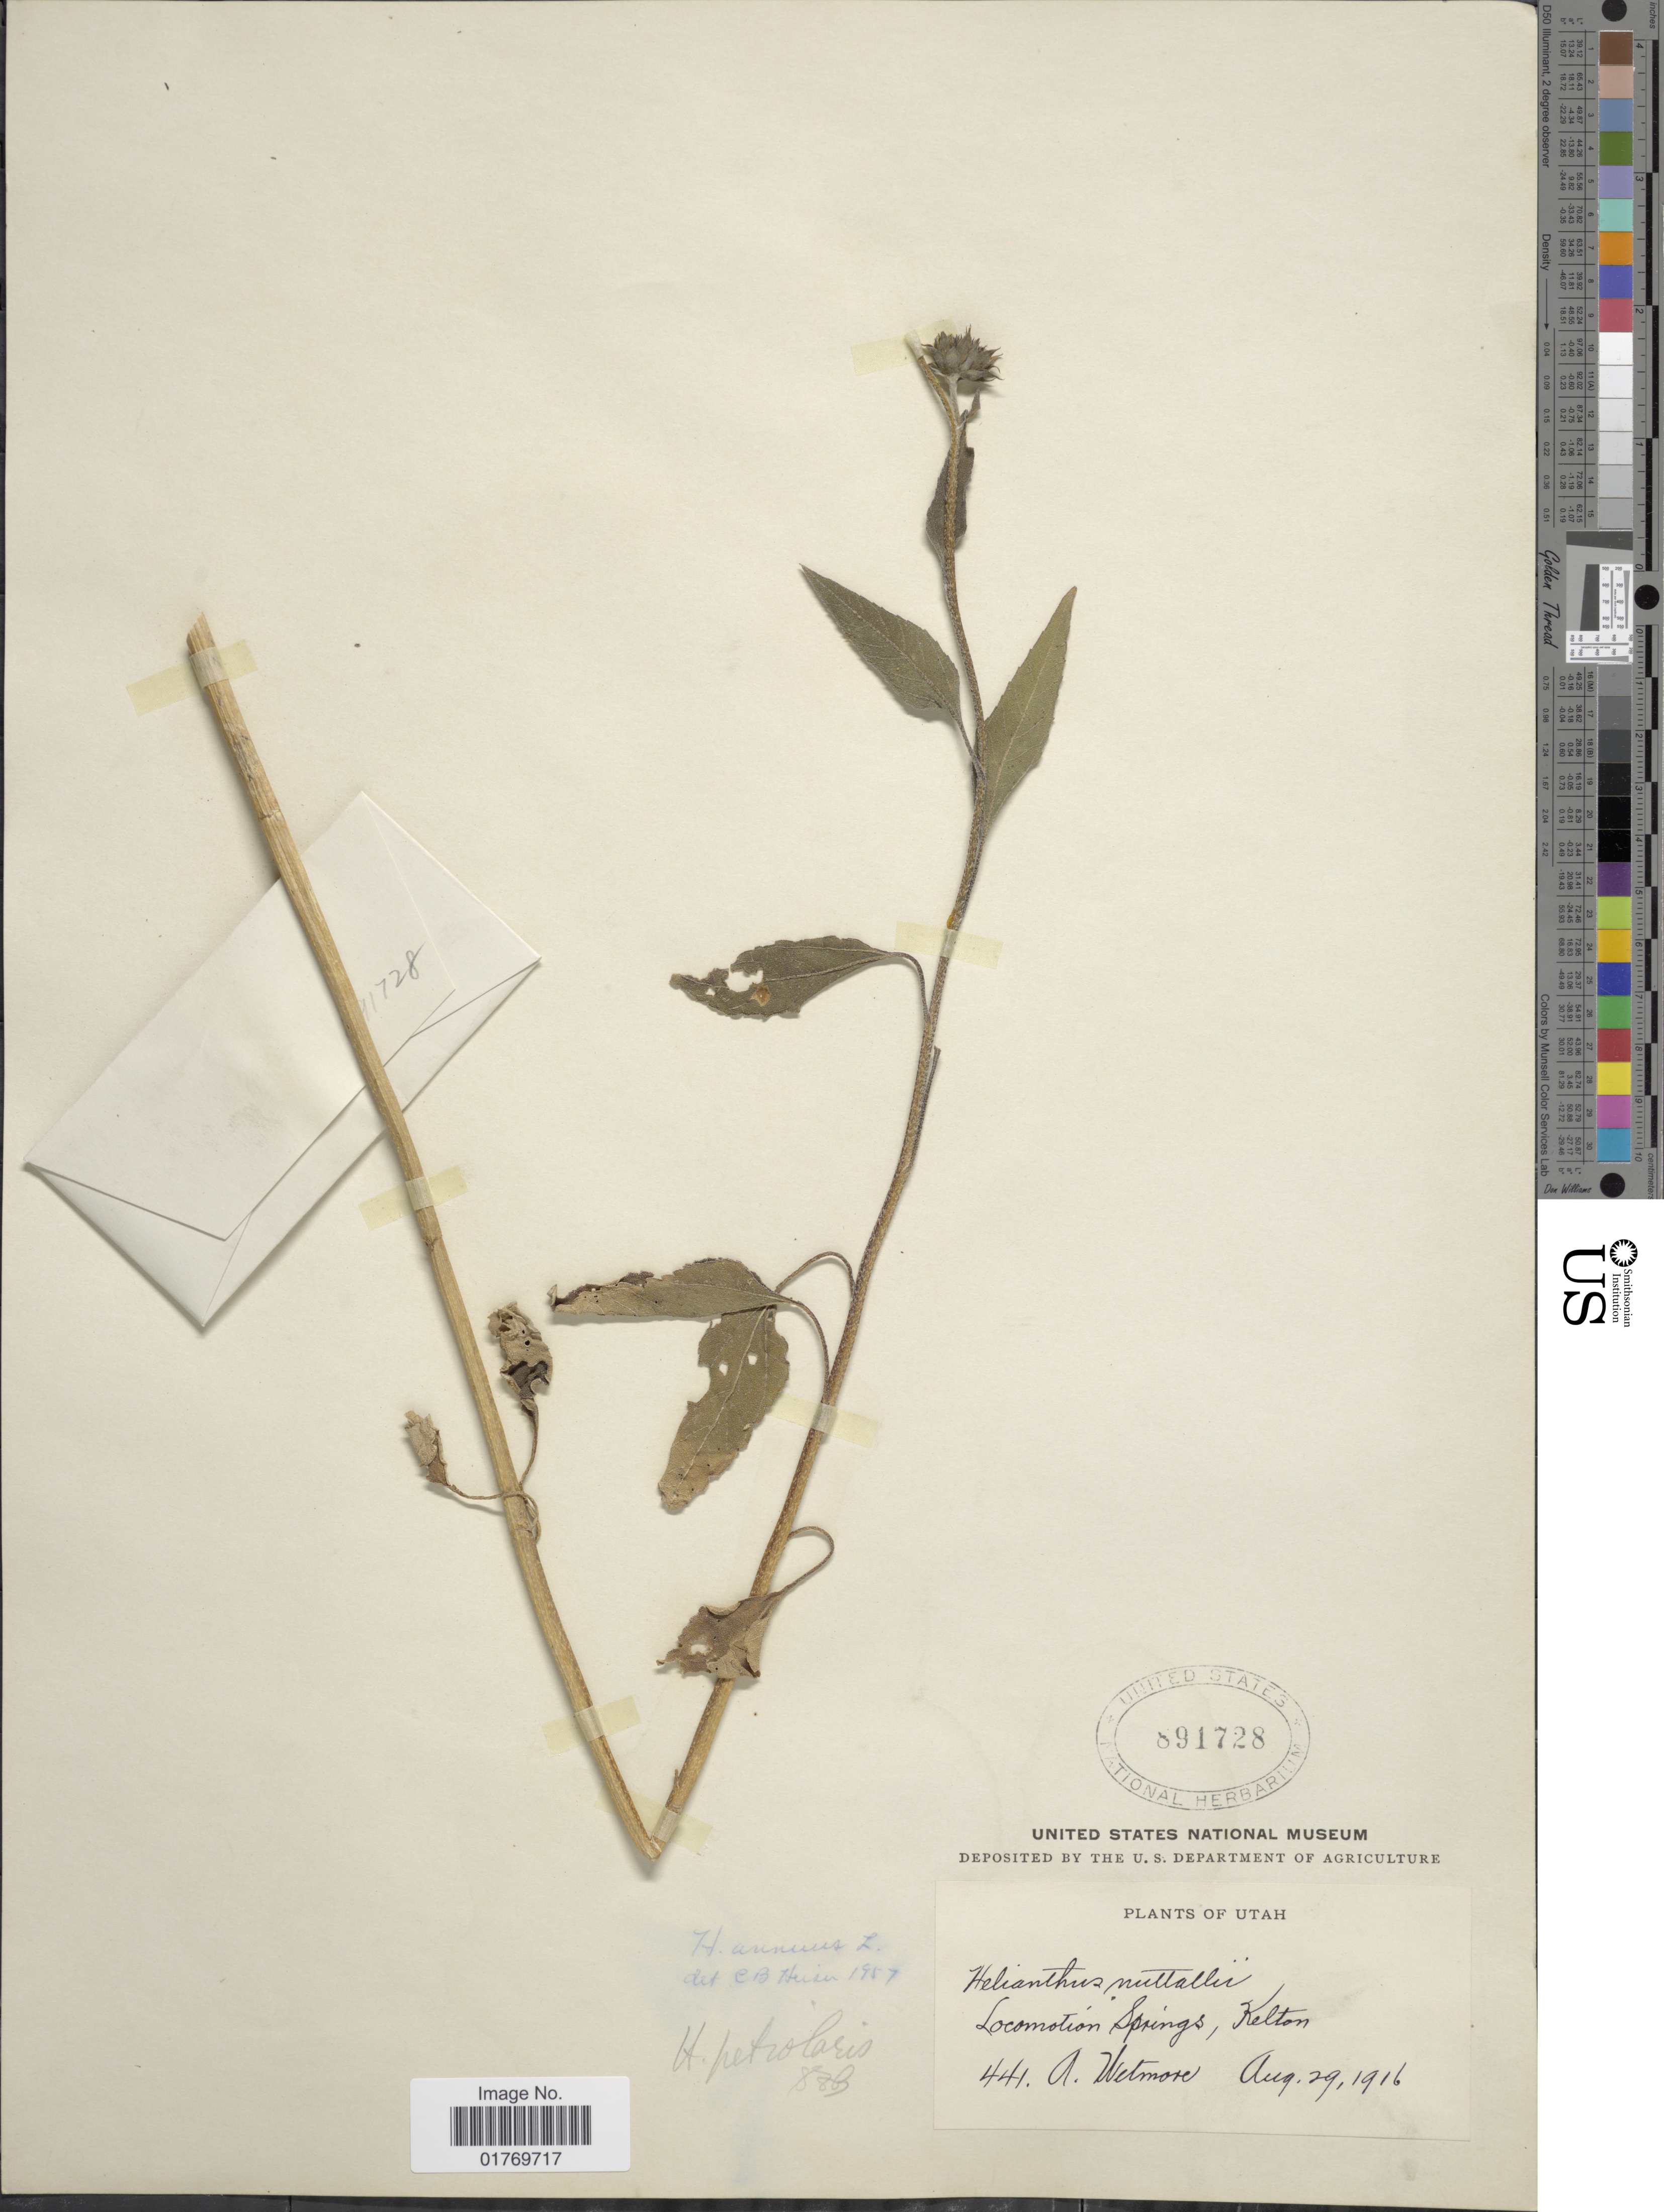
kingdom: Plantae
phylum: Tracheophyta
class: Magnoliopsida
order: Asterales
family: Asteraceae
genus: Helianthus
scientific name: Helianthus annuus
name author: L.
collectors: A. Wetmore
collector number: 441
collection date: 1916-08-29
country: United States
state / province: Utah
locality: Locomotion Springs, Kelton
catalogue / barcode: US 891728